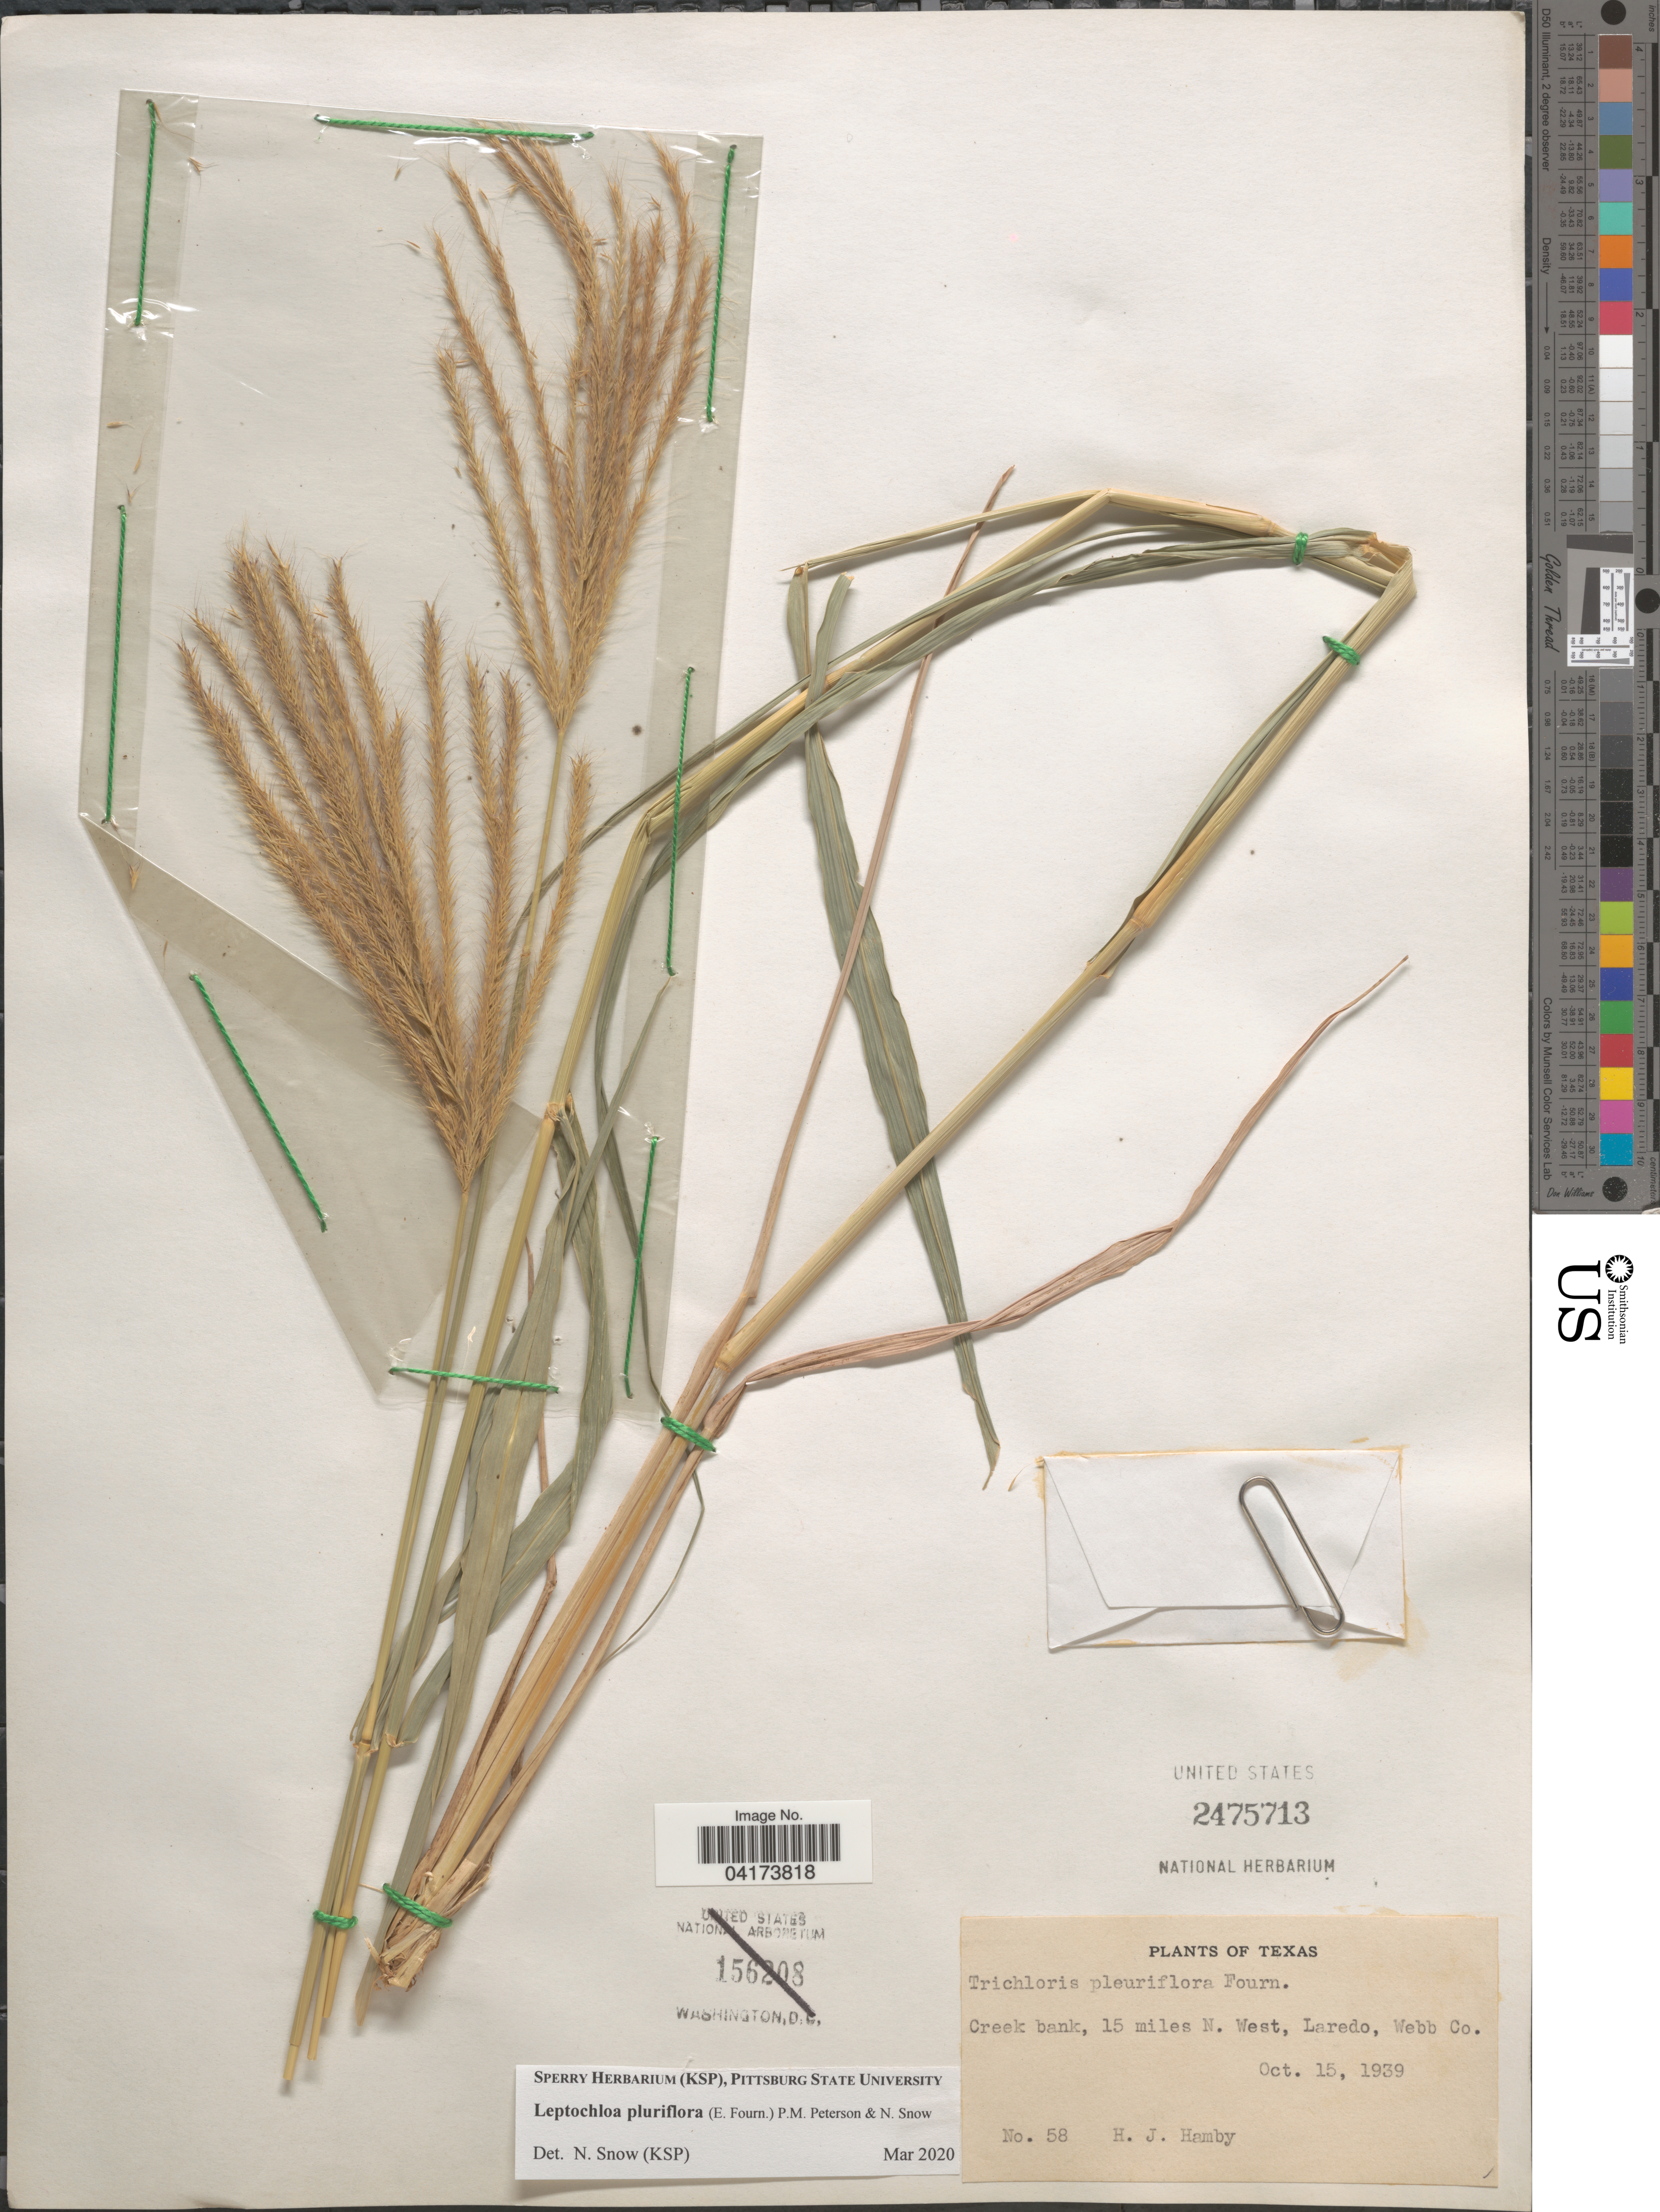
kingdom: Plantae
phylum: Tracheophyta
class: Liliopsida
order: Poales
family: Poaceae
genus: Leptochloa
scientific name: Leptochloa pluriflora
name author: (E. Fourn.) P.M. Peterson & N. Snow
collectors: H. Hamby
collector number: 58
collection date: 1939-10-15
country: United States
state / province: Texas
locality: Creek bank, 15 miles N. West, Laredo, Webb Co.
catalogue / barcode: US 2475713